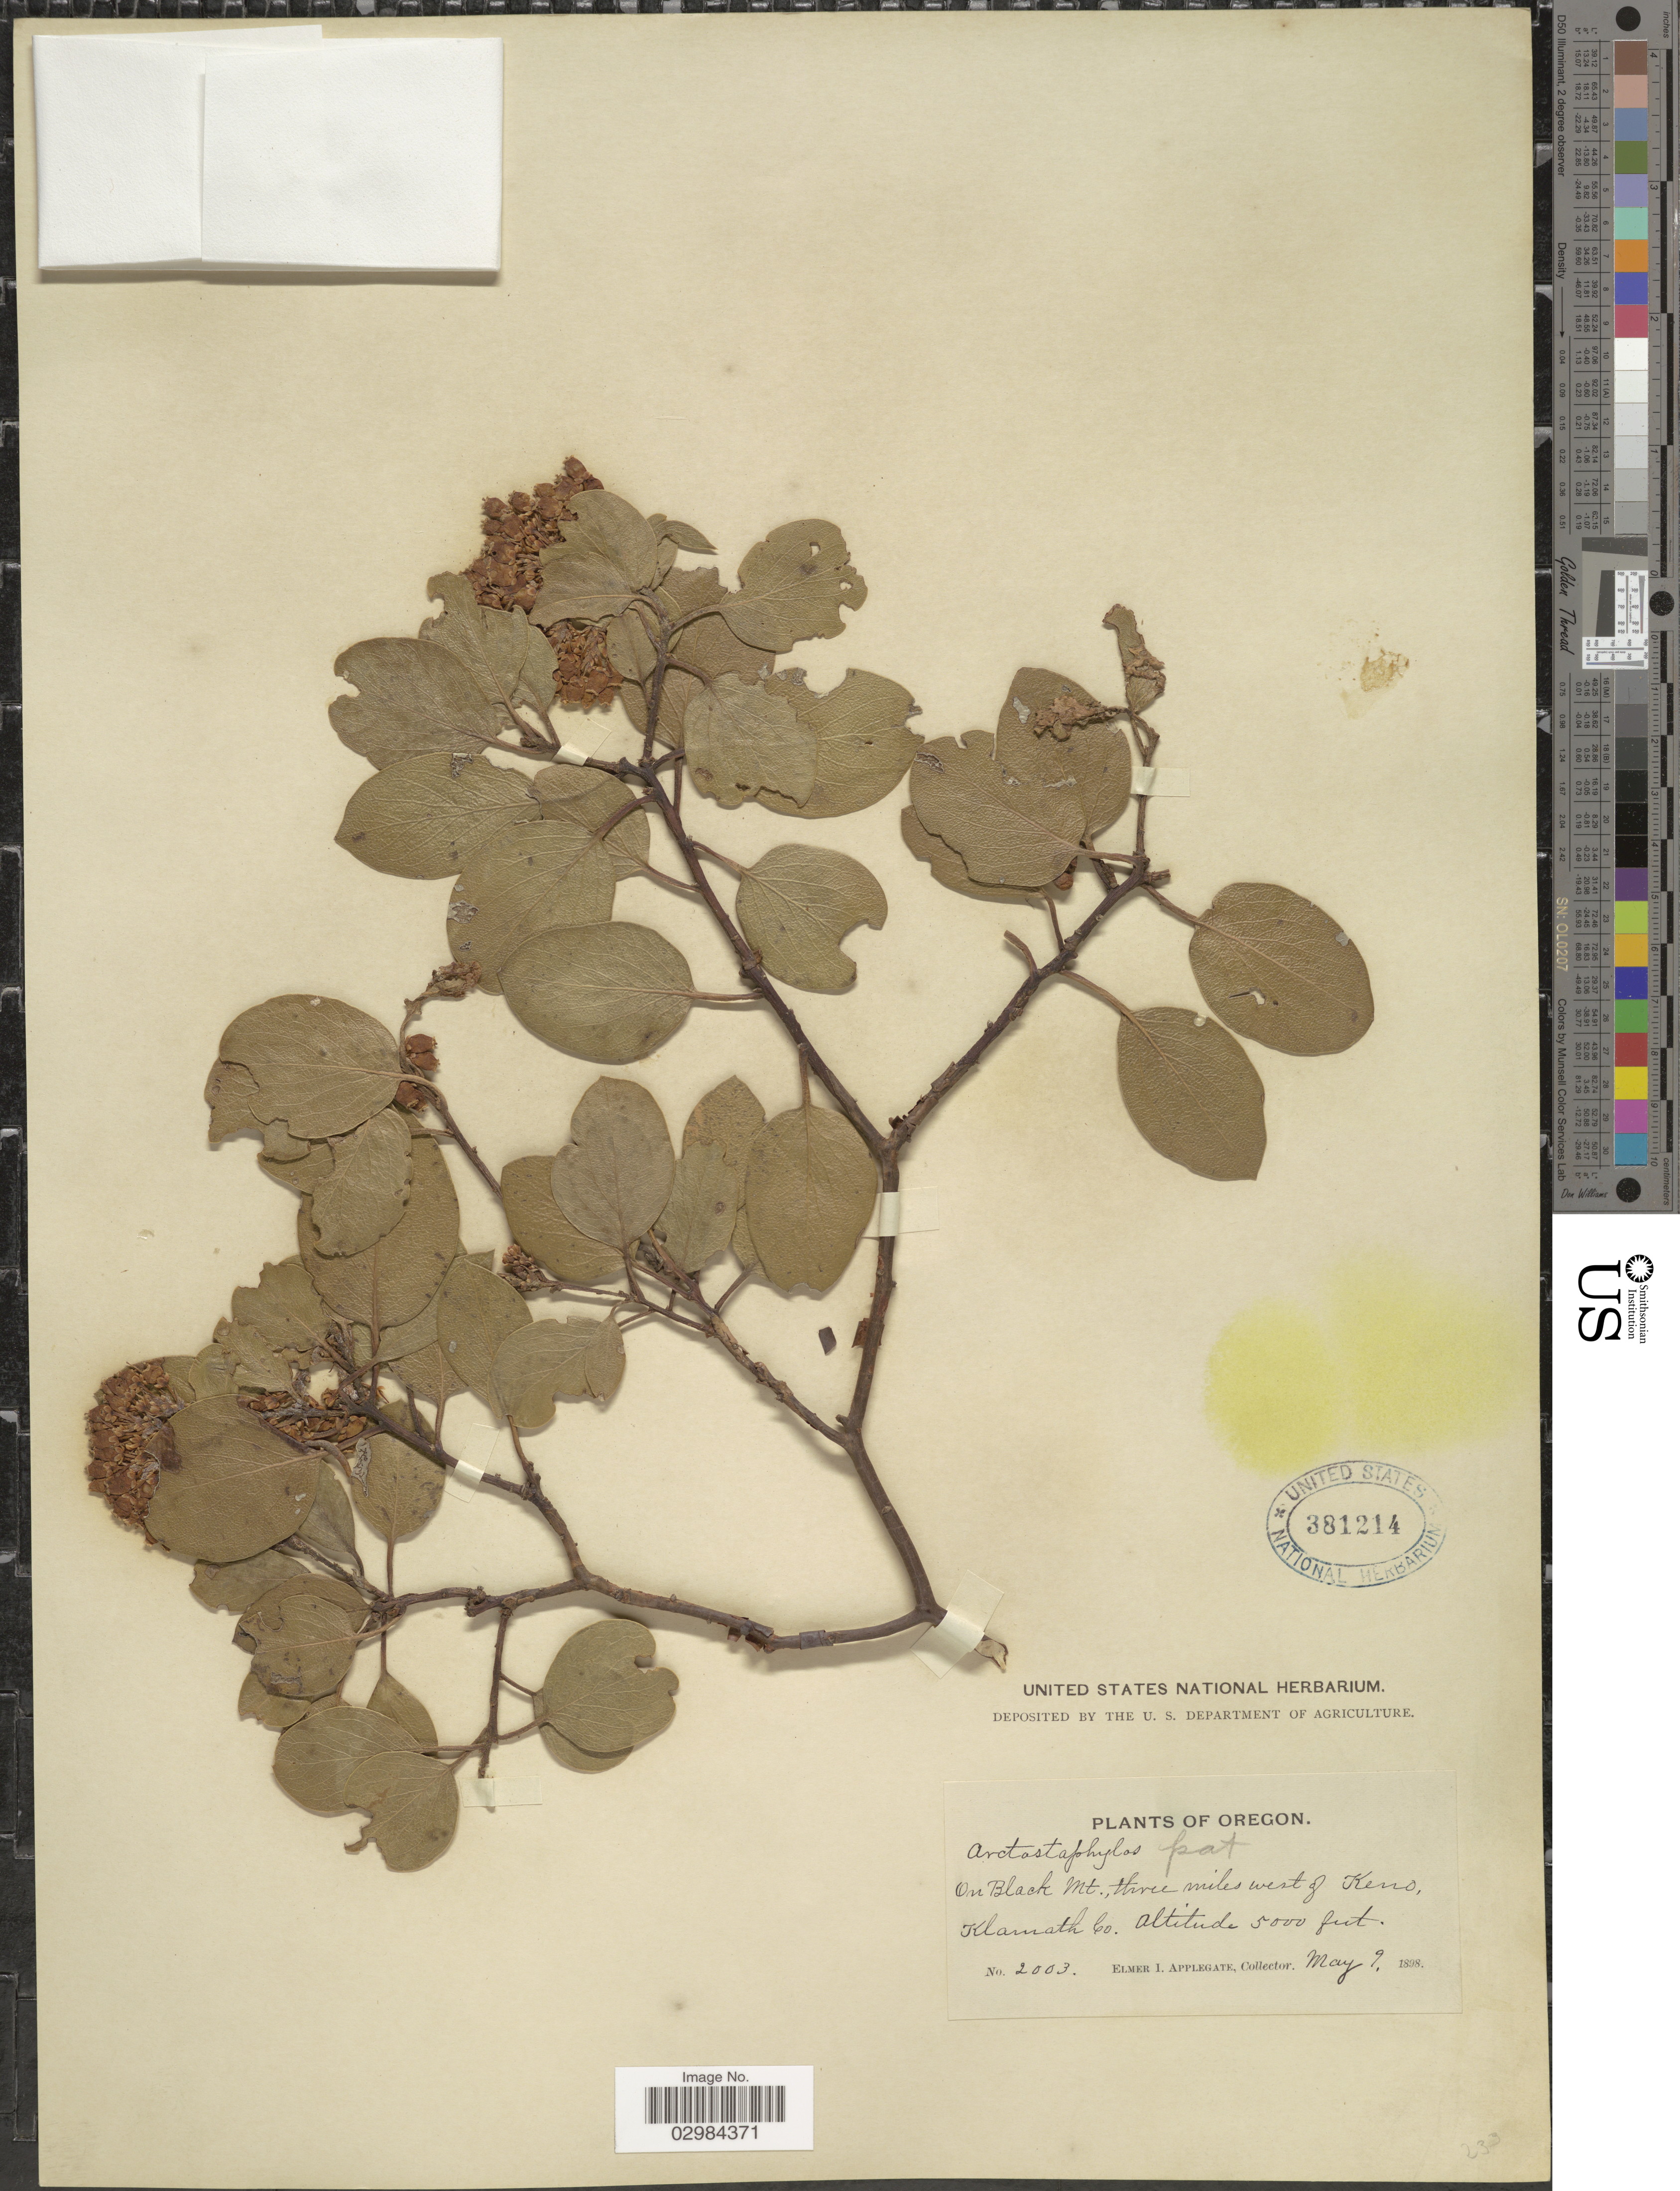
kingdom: Plantae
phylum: Tracheophyta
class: Magnoliopsida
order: Ericales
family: Ericaceae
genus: Arctostaphylos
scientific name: Arctostaphylos patula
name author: Greene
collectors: E. I. Applegate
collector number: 2003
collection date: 1898-05-09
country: United States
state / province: Oregon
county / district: Klamath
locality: On Black Mt., three miles west of Keno, Klamath Co.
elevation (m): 1524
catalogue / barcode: US 381214